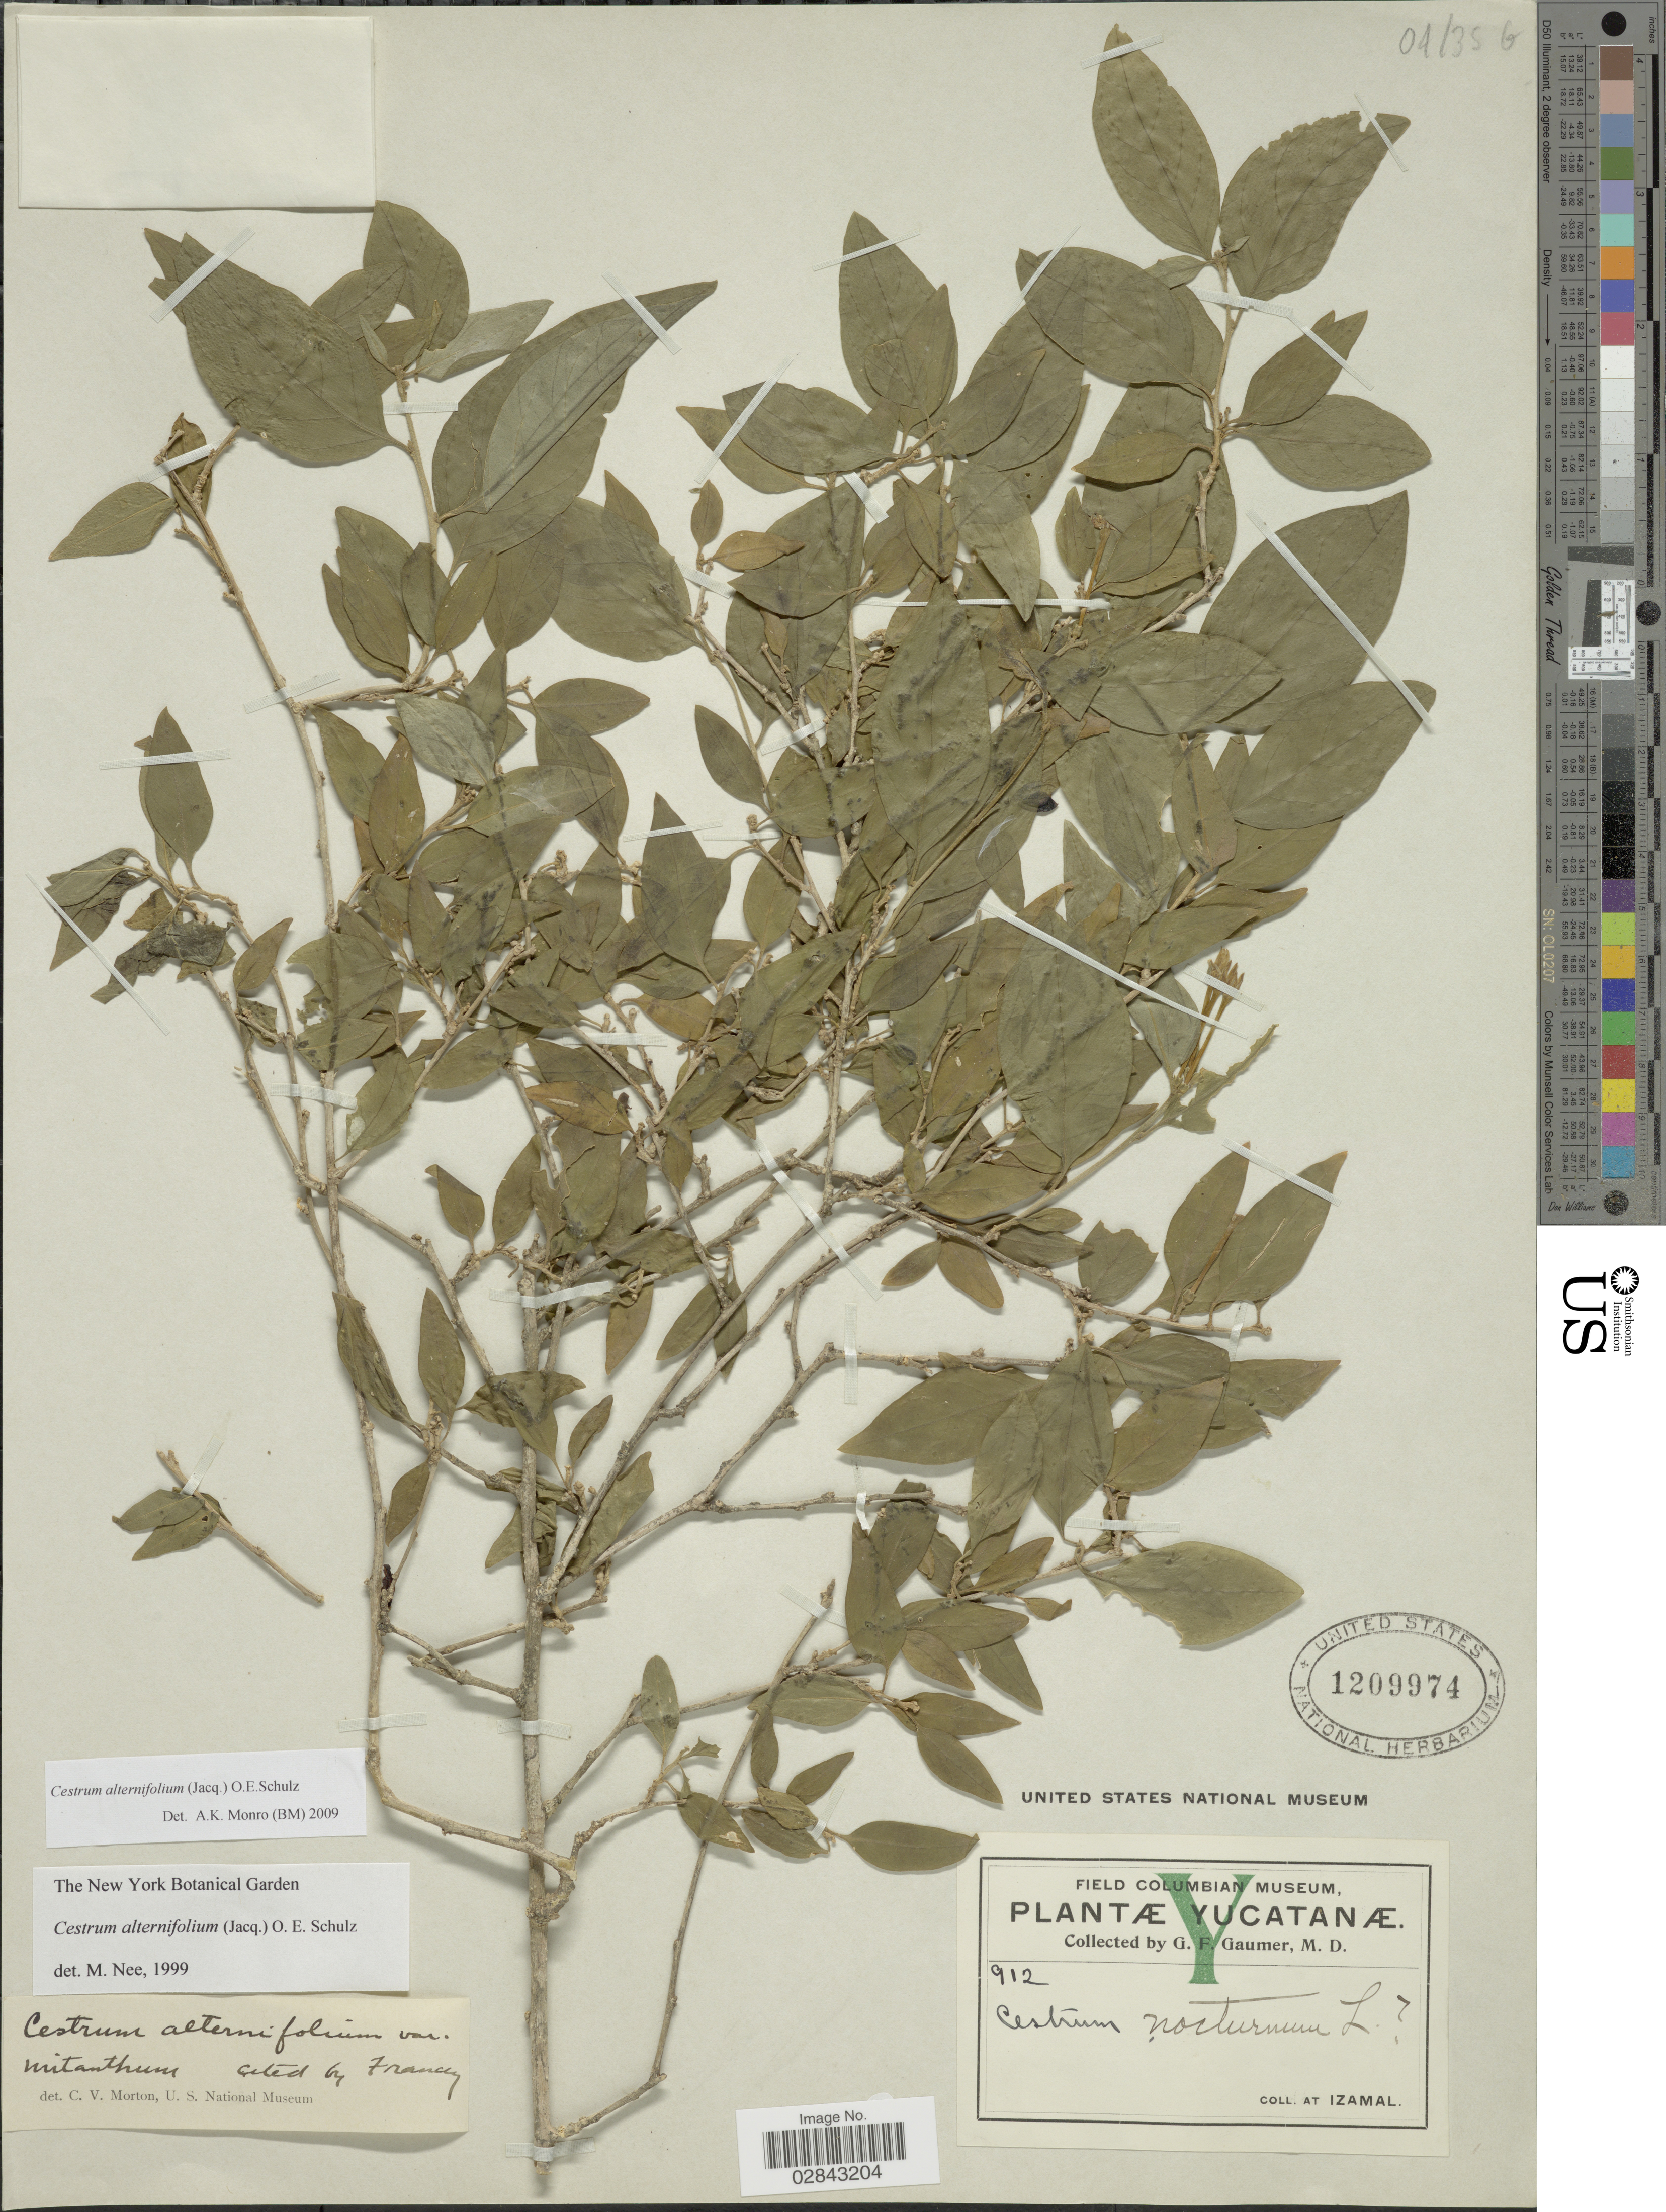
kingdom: Plantae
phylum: Tracheophyta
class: Magnoliopsida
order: Solanales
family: Solanaceae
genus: Cestrum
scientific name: Cestrum alternifolium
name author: (Jacq.) O.E. Schulz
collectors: G. F. Gaumer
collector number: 912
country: Mexico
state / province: Yucatán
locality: Ar Izamal.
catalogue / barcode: US 1209974